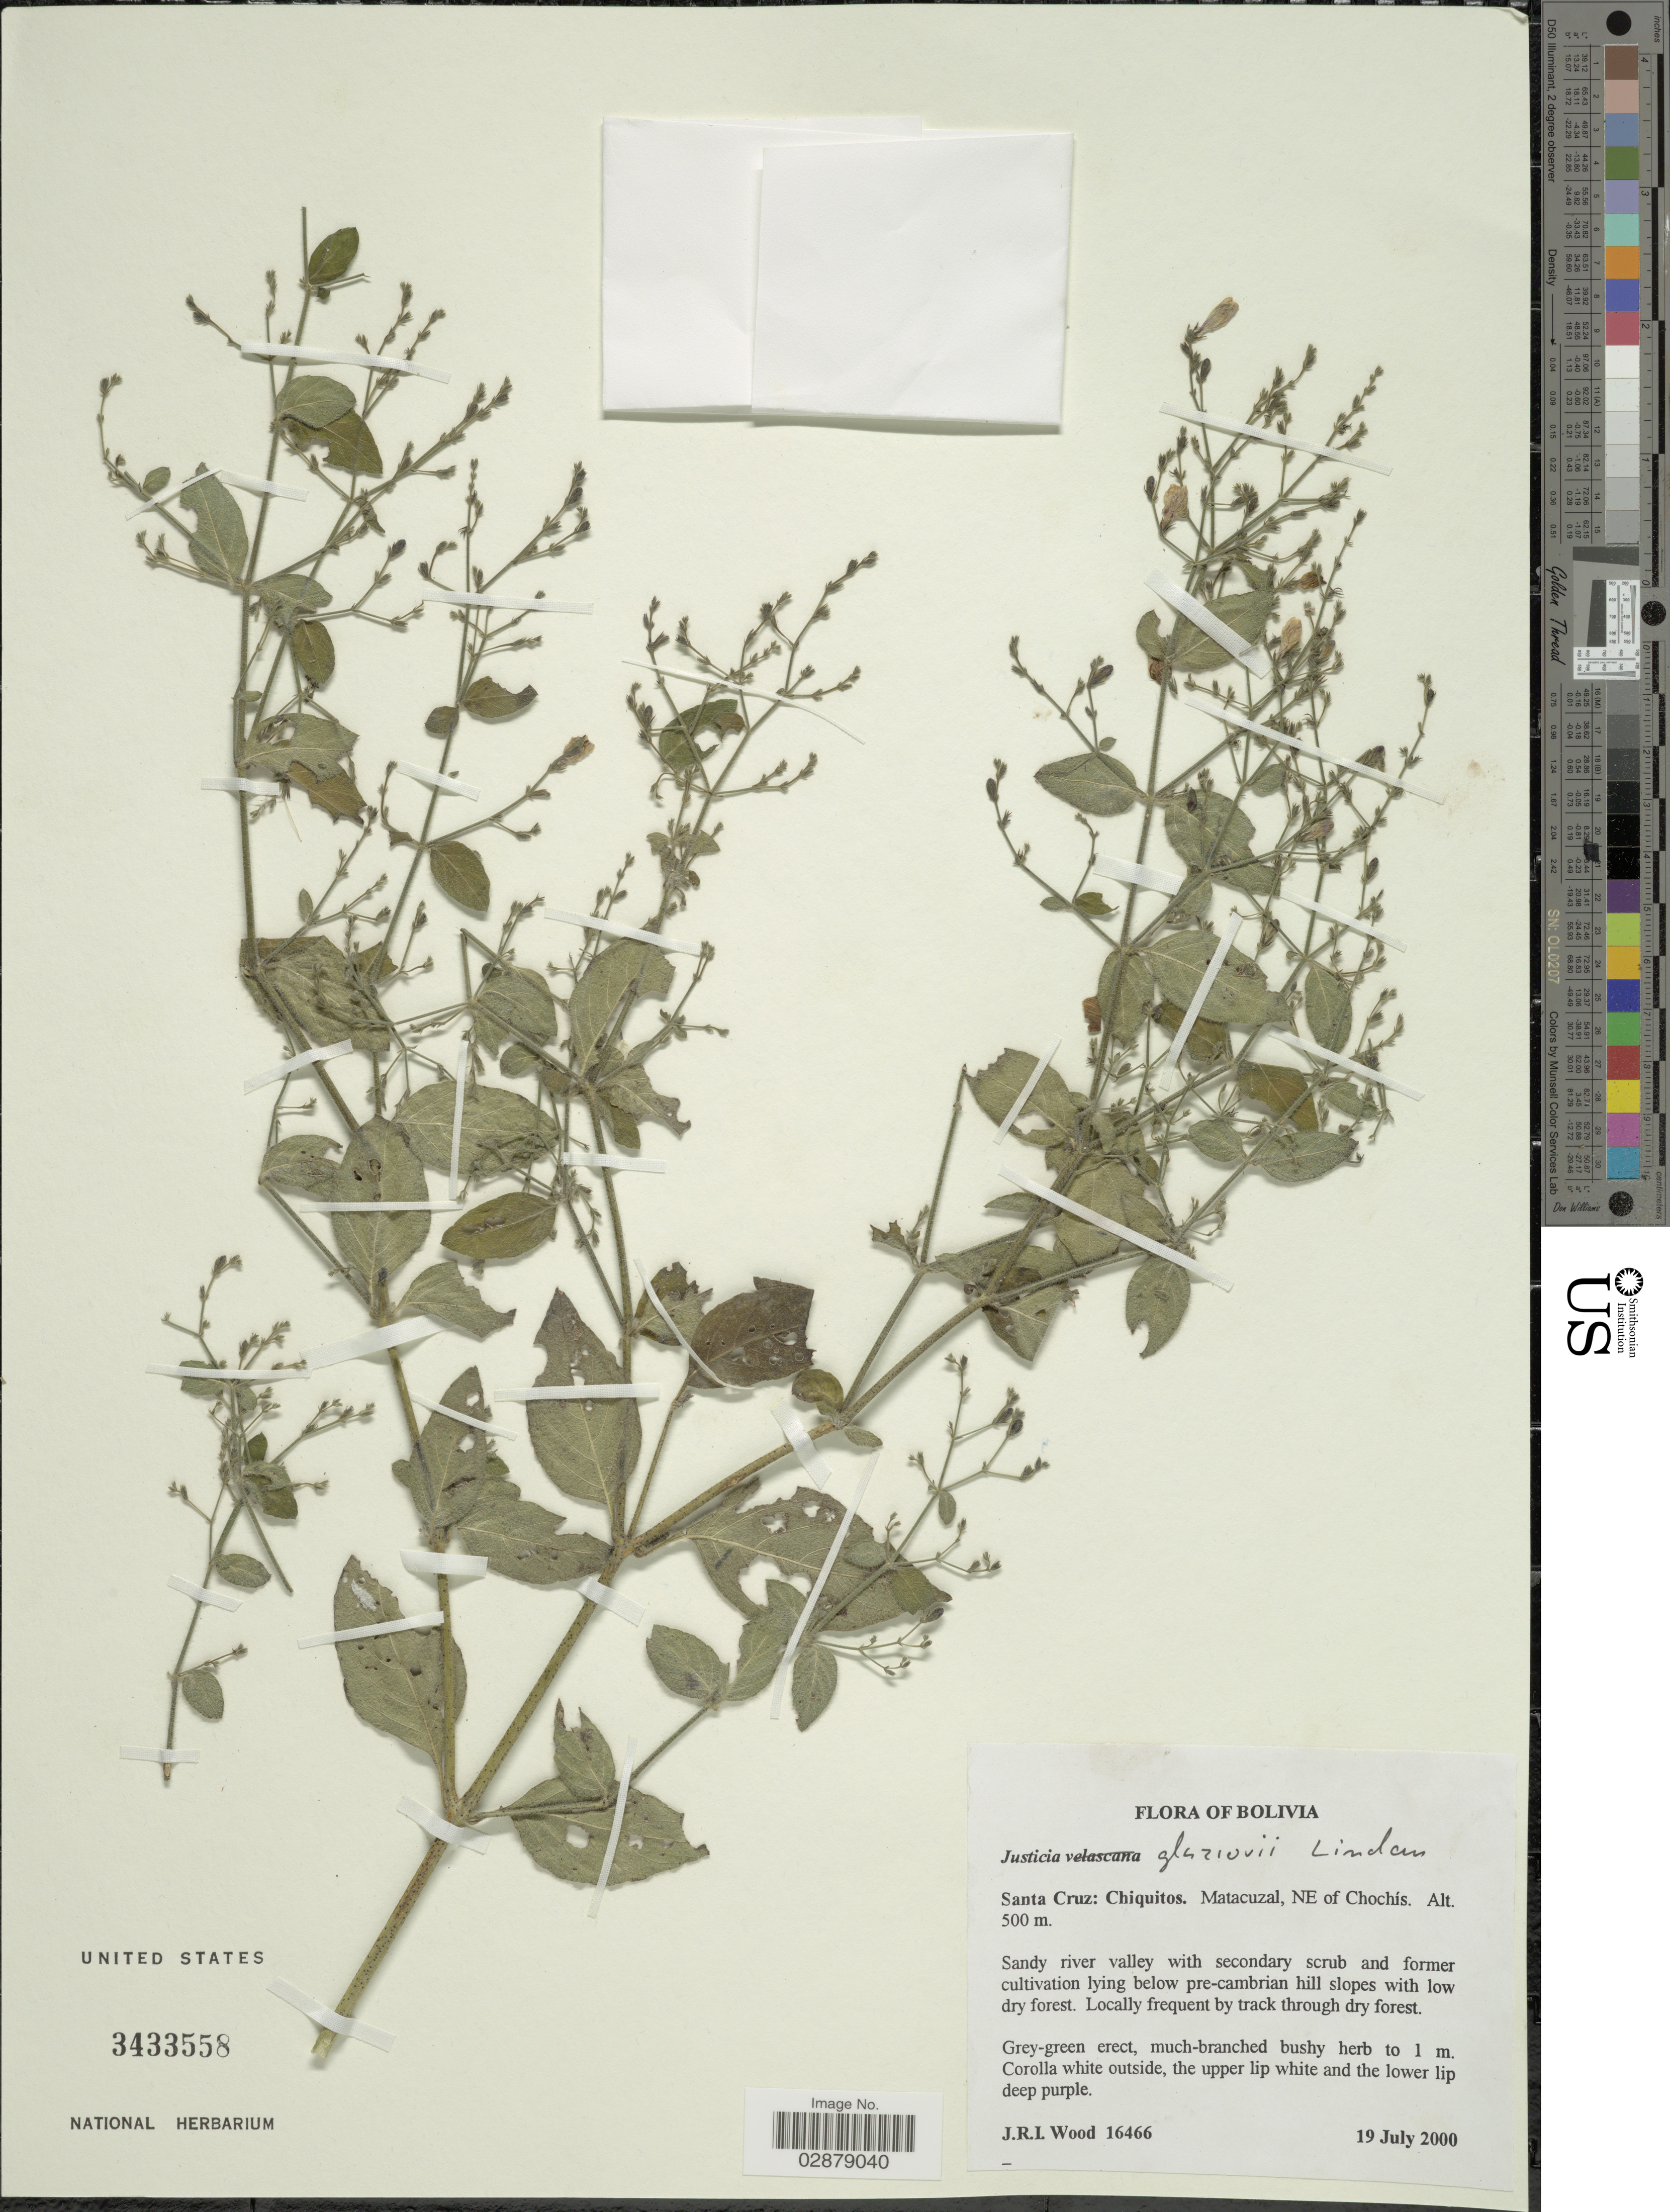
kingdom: Plantae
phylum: Tracheophyta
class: Magnoliopsida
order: Lamiales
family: Acanthaceae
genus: Justicia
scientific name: Justicia glaziovii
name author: Lindau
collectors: J. R. I. Wood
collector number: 16466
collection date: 2000-07-19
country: Bolivia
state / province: Santa Cruz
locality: Chiquitos. Matacuzal, NE of Chochís.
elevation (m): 500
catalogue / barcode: US 3433558